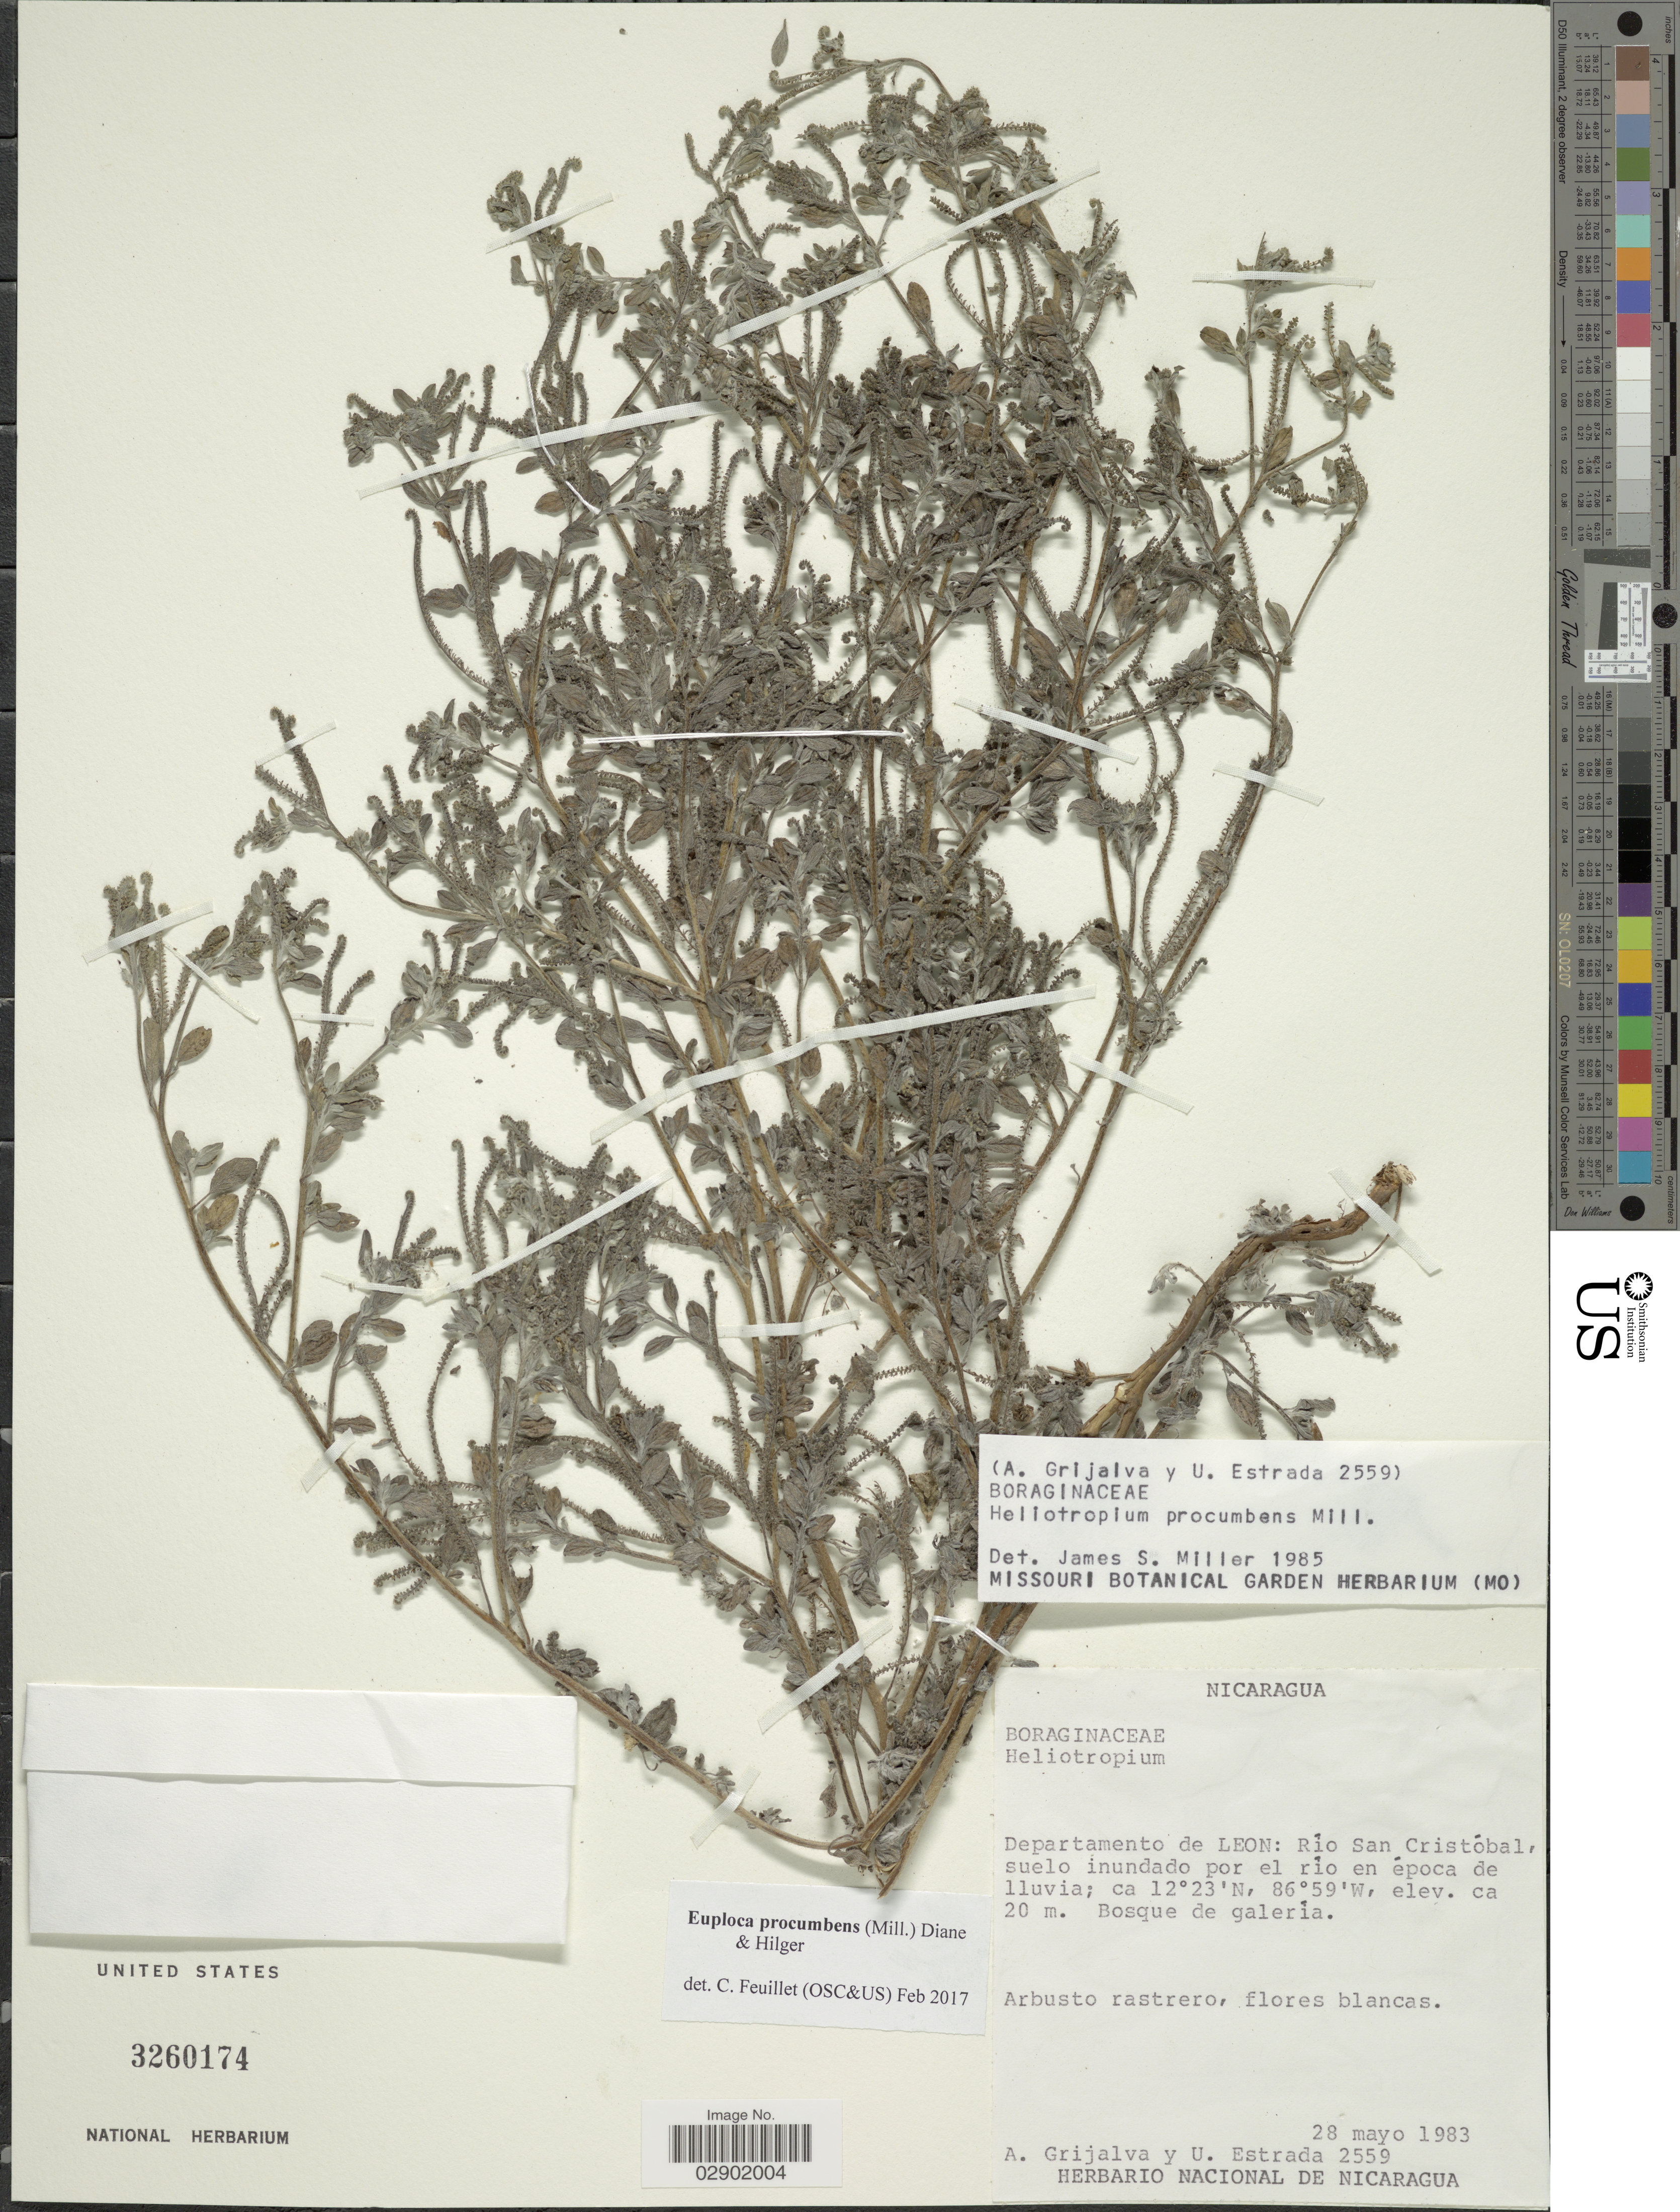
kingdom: Plantae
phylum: Tracheophyta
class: Magnoliopsida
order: Boraginales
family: Heliotropiaceae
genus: Euploca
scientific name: Euploca procumbens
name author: (Mill.) Diane & Hilger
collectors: A. Grijalva & U. Estrada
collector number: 2559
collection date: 1983-05-28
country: Nicaragua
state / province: Leon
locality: Departamento de Leon: Río San Cristóbal, suelo inundado por el río en época da lluvia.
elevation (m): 20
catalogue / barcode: US 3260174